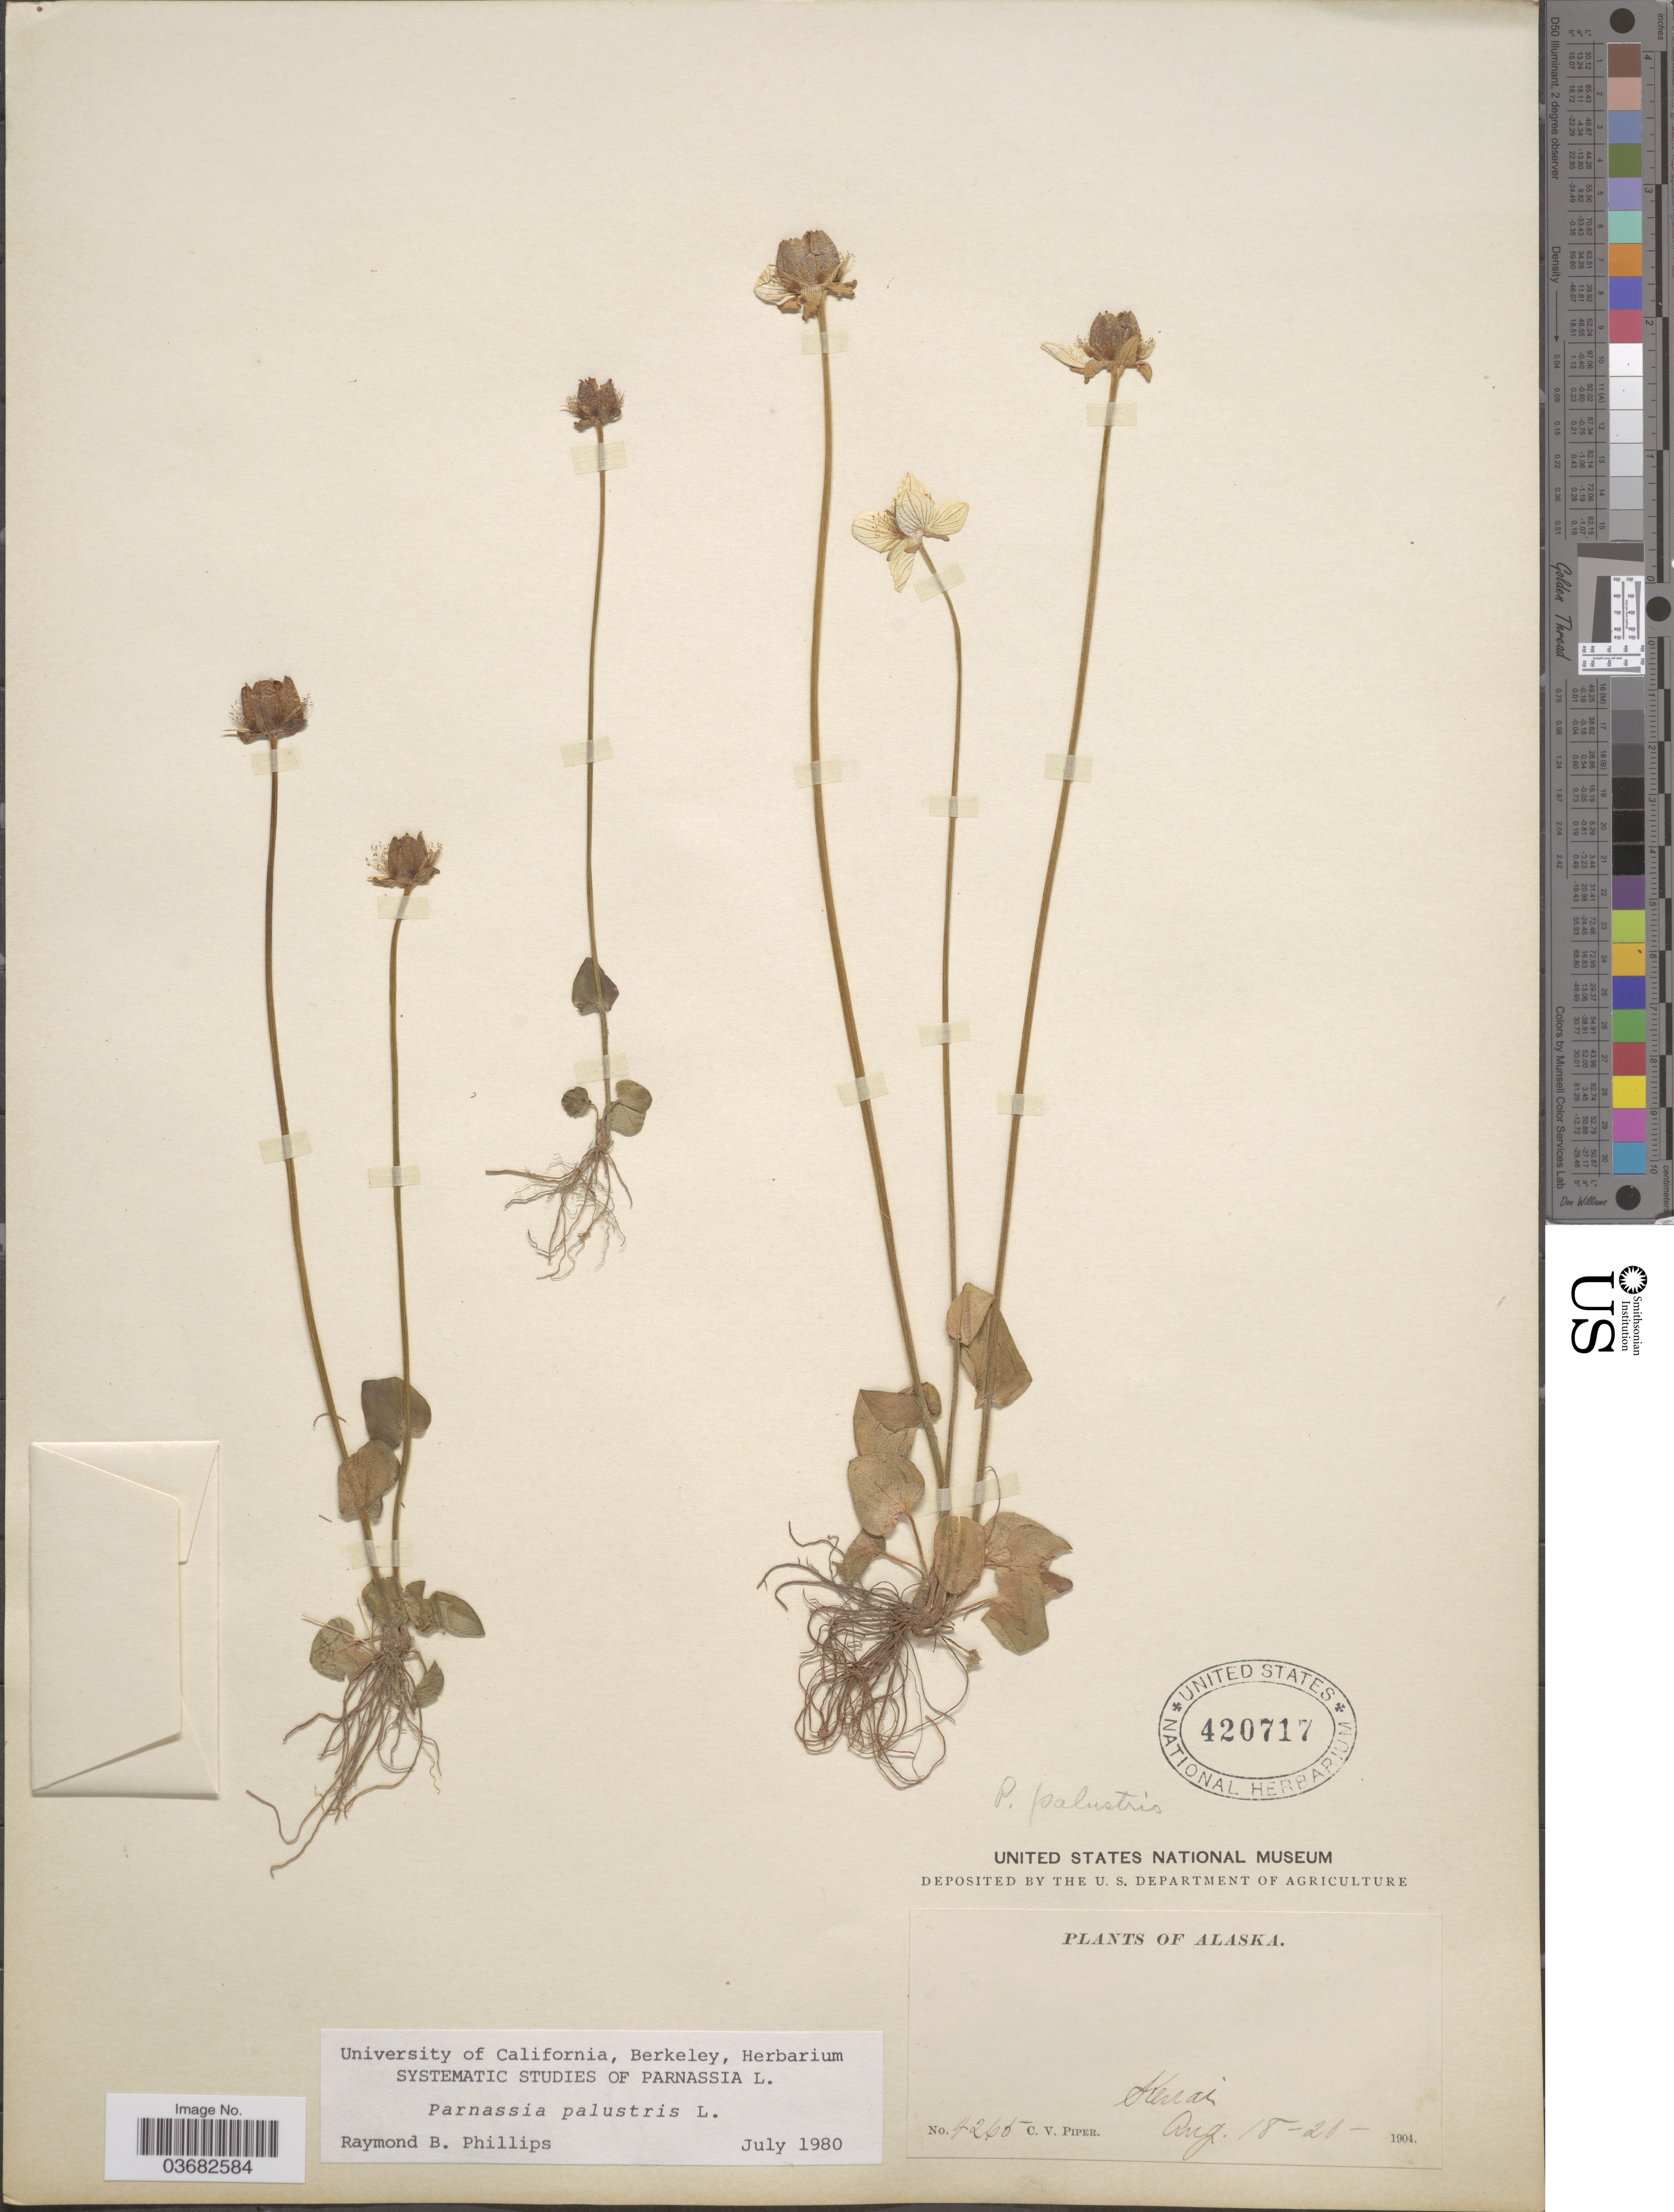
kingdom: Plantae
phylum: Tracheophyta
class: Magnoliopsida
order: Celastrales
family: Parnassiaceae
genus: Parnassia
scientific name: Parnassia palustris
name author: L.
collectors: C. V. Piper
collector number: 4265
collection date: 1904-08-18/1904-08-20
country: United States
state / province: Alaska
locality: Kenai.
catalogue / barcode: US 420717